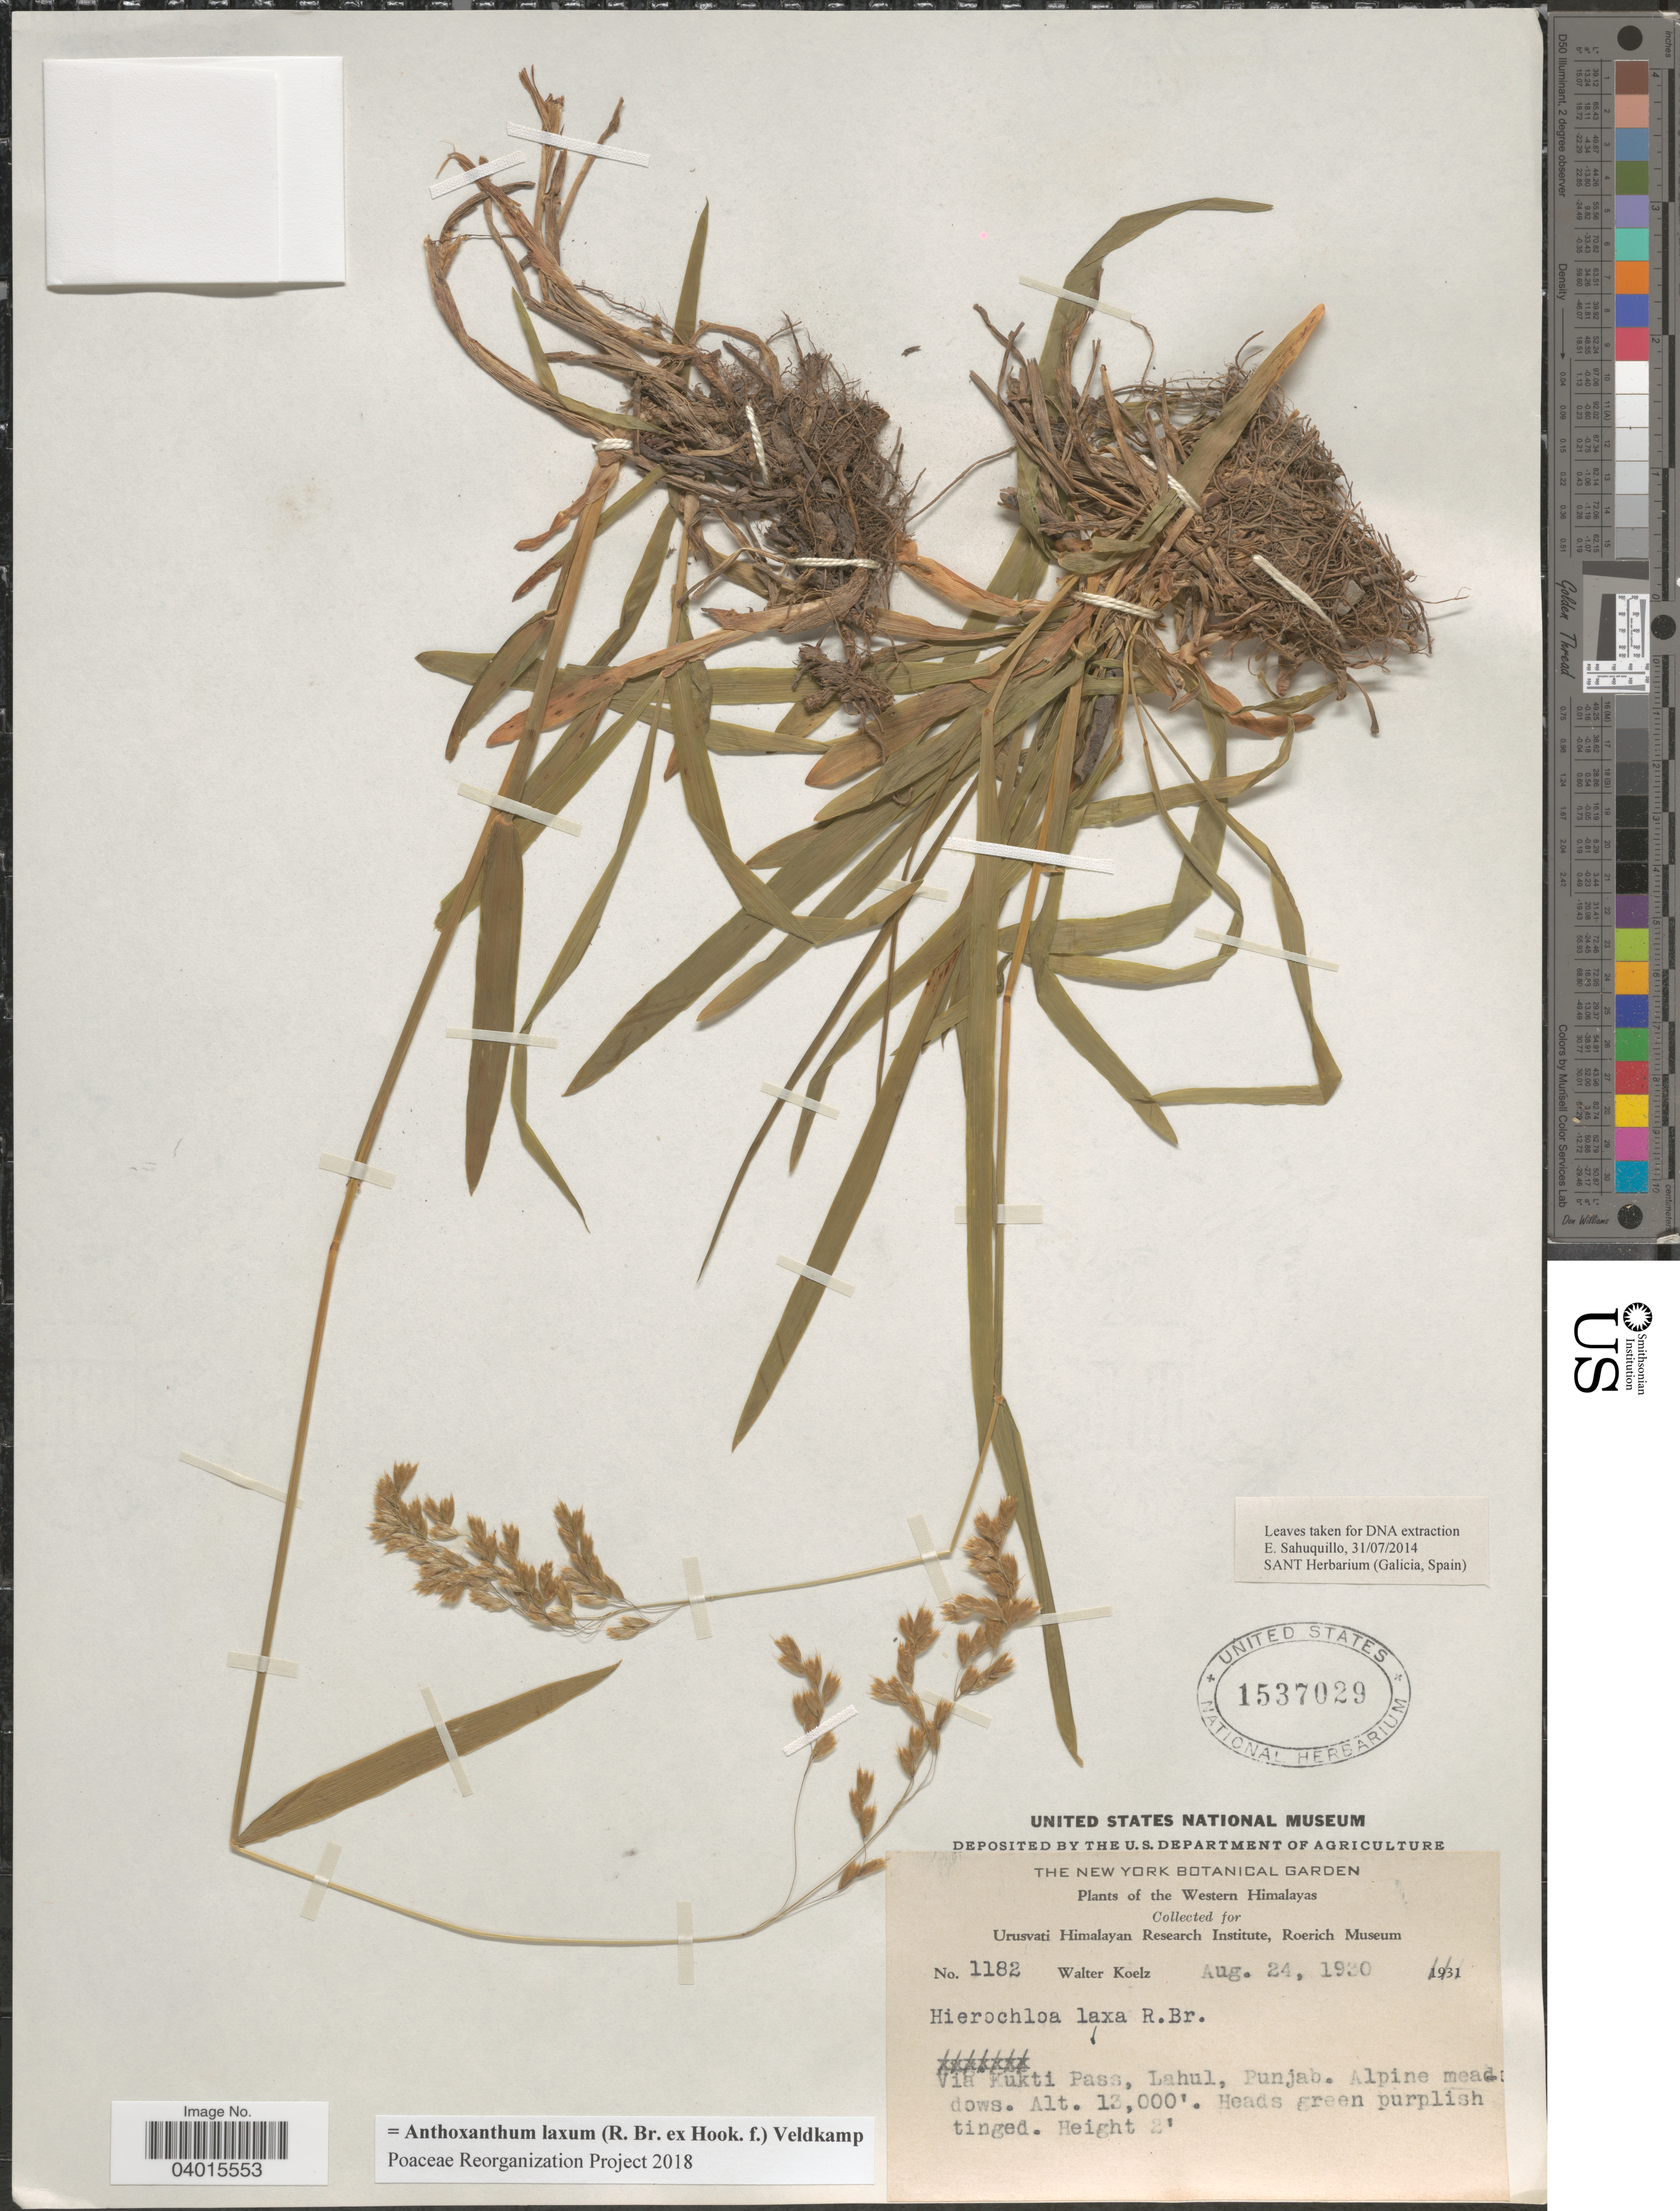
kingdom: Plantae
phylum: Tracheophyta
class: Liliopsida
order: Poales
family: Poaceae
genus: Anthoxanthum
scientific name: Anthoxanthum laxum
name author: (R. Br. ex Hook. f.) Veldkamp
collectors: W. N. Koelz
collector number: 1182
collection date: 1930-08-24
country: India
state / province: Himachal Pradesh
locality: The Western Himalayas. Via Kukti Pass, Lahul.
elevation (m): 3962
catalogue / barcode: US 1537029